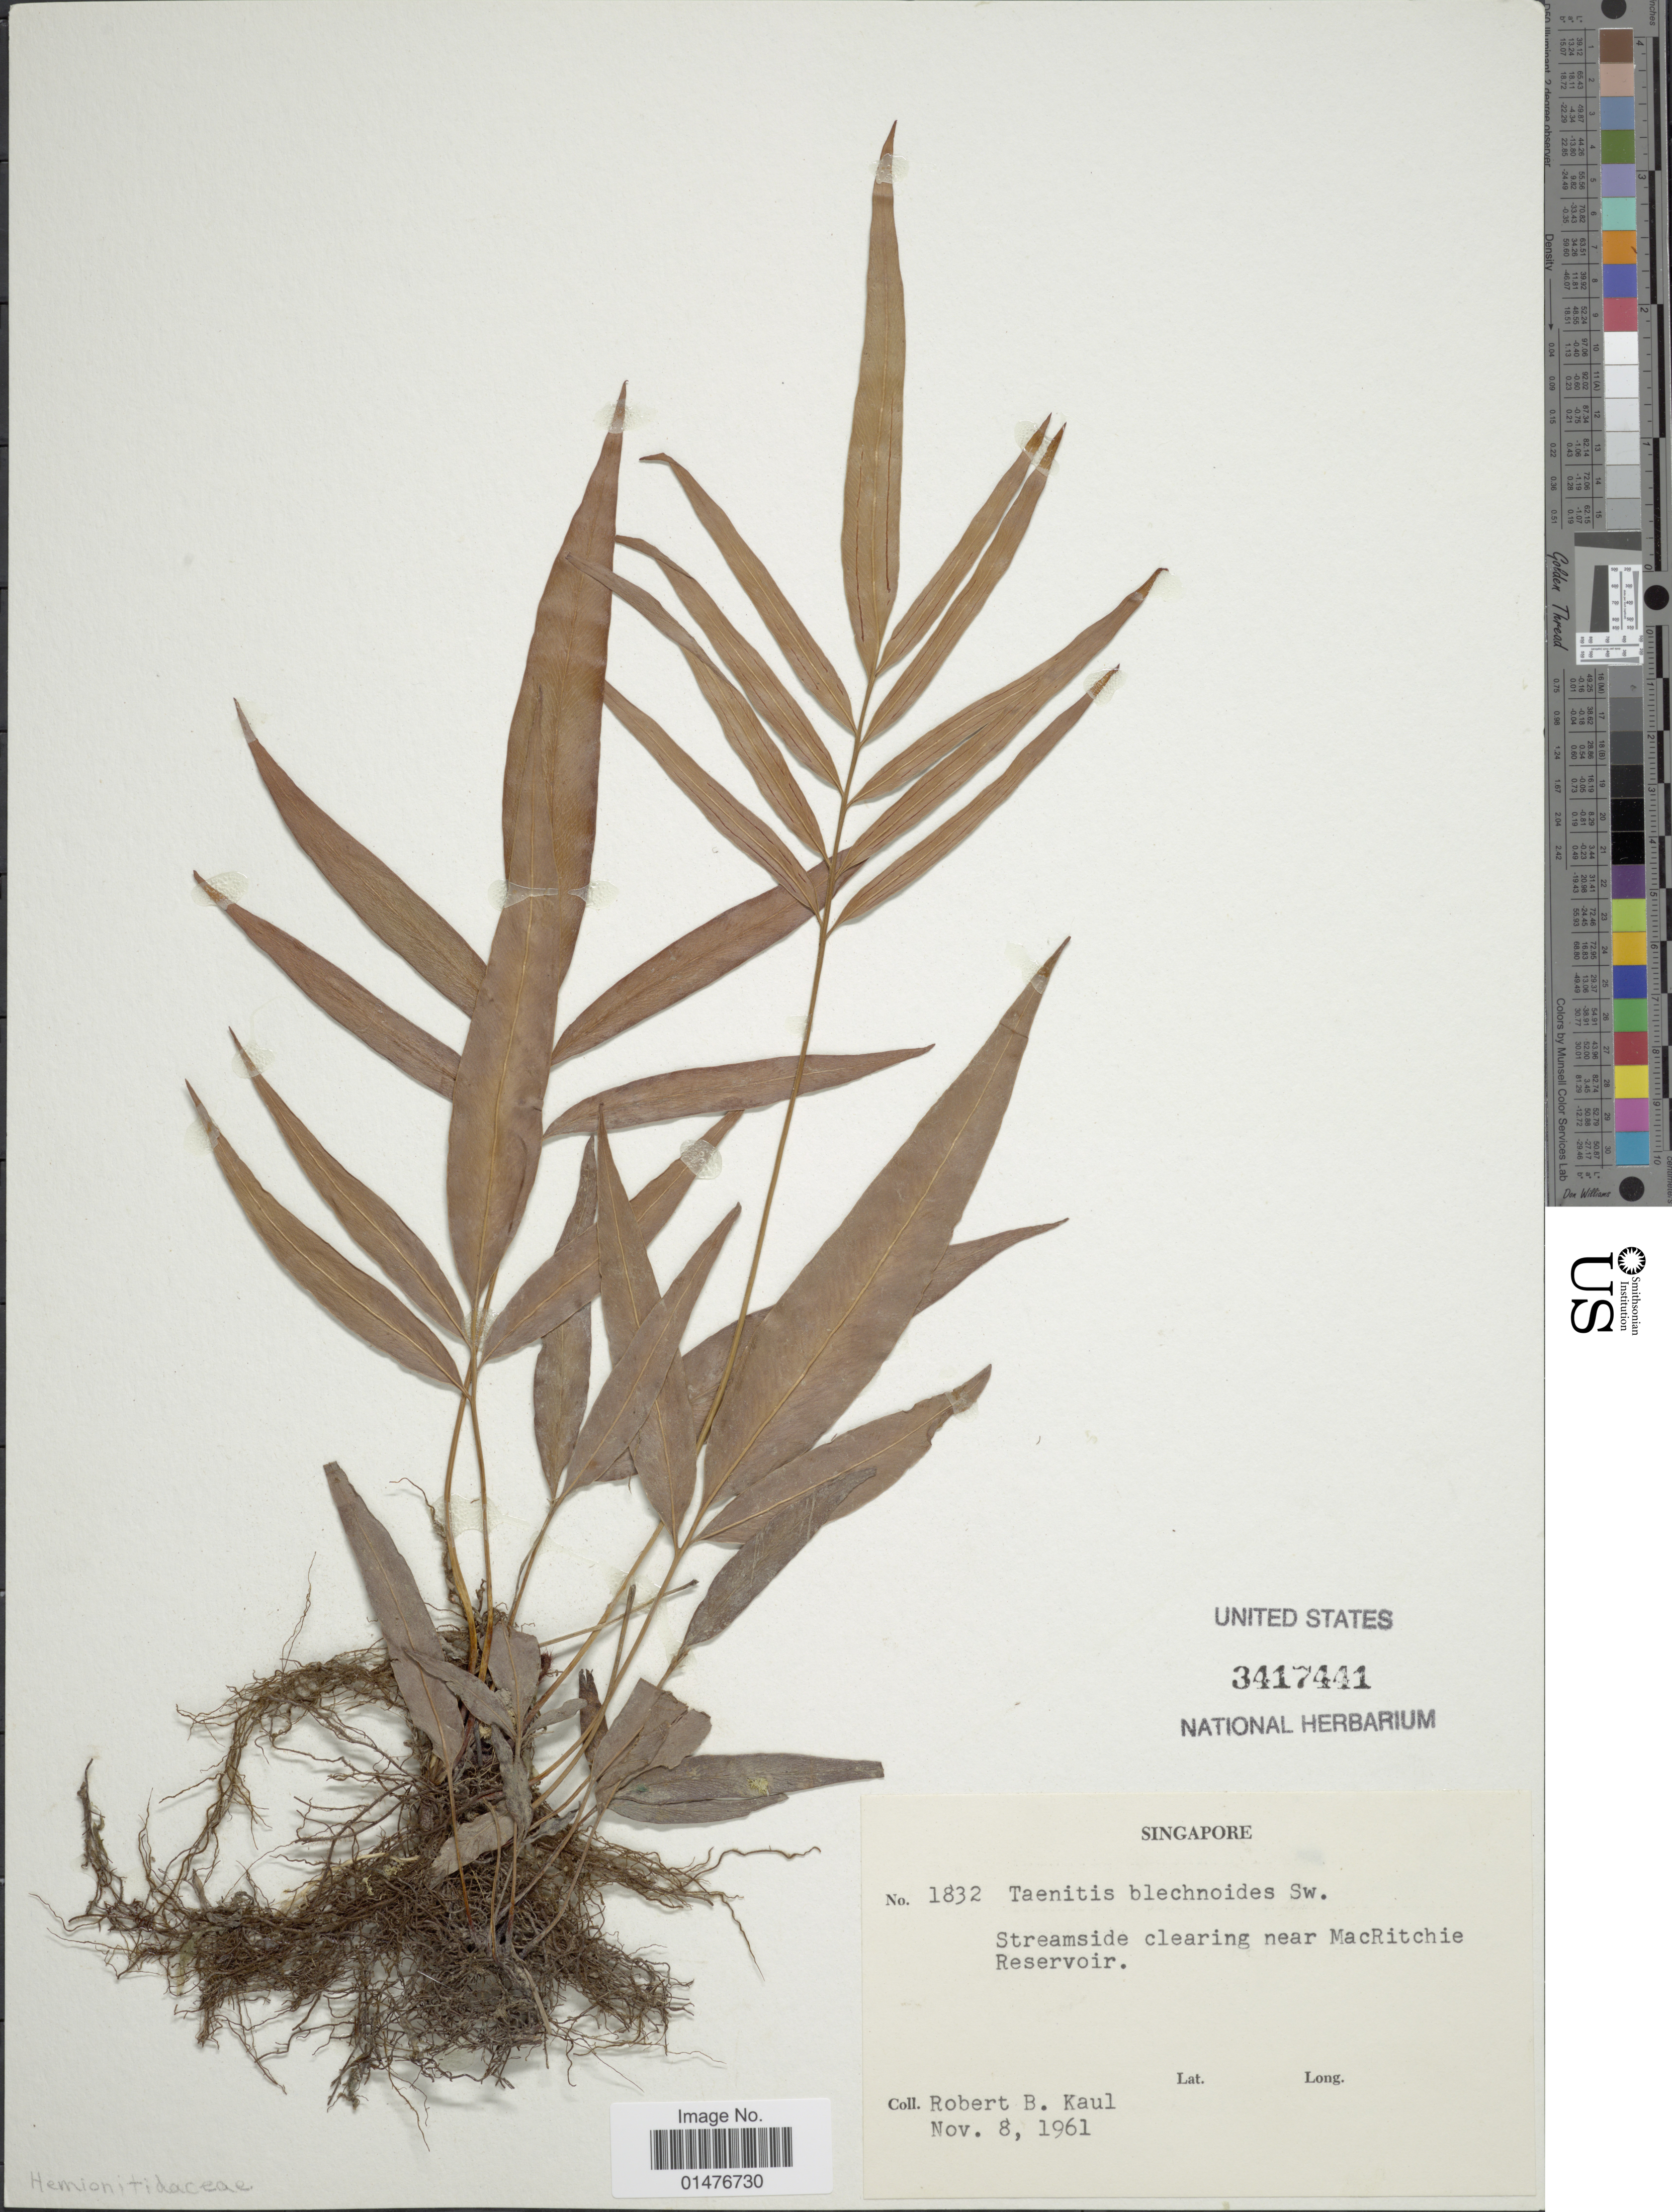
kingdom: Plantae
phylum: Tracheophyta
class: Polypodiopsida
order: Polypodiales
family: Pteridaceae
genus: Taenitis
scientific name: Taenitis blechnoides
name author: (Willd.) Sw.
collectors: R. Kaul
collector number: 1832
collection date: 1961-11-08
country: Singapore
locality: Streamside clearing near MacRitchie reservoir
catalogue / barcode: US 3417441